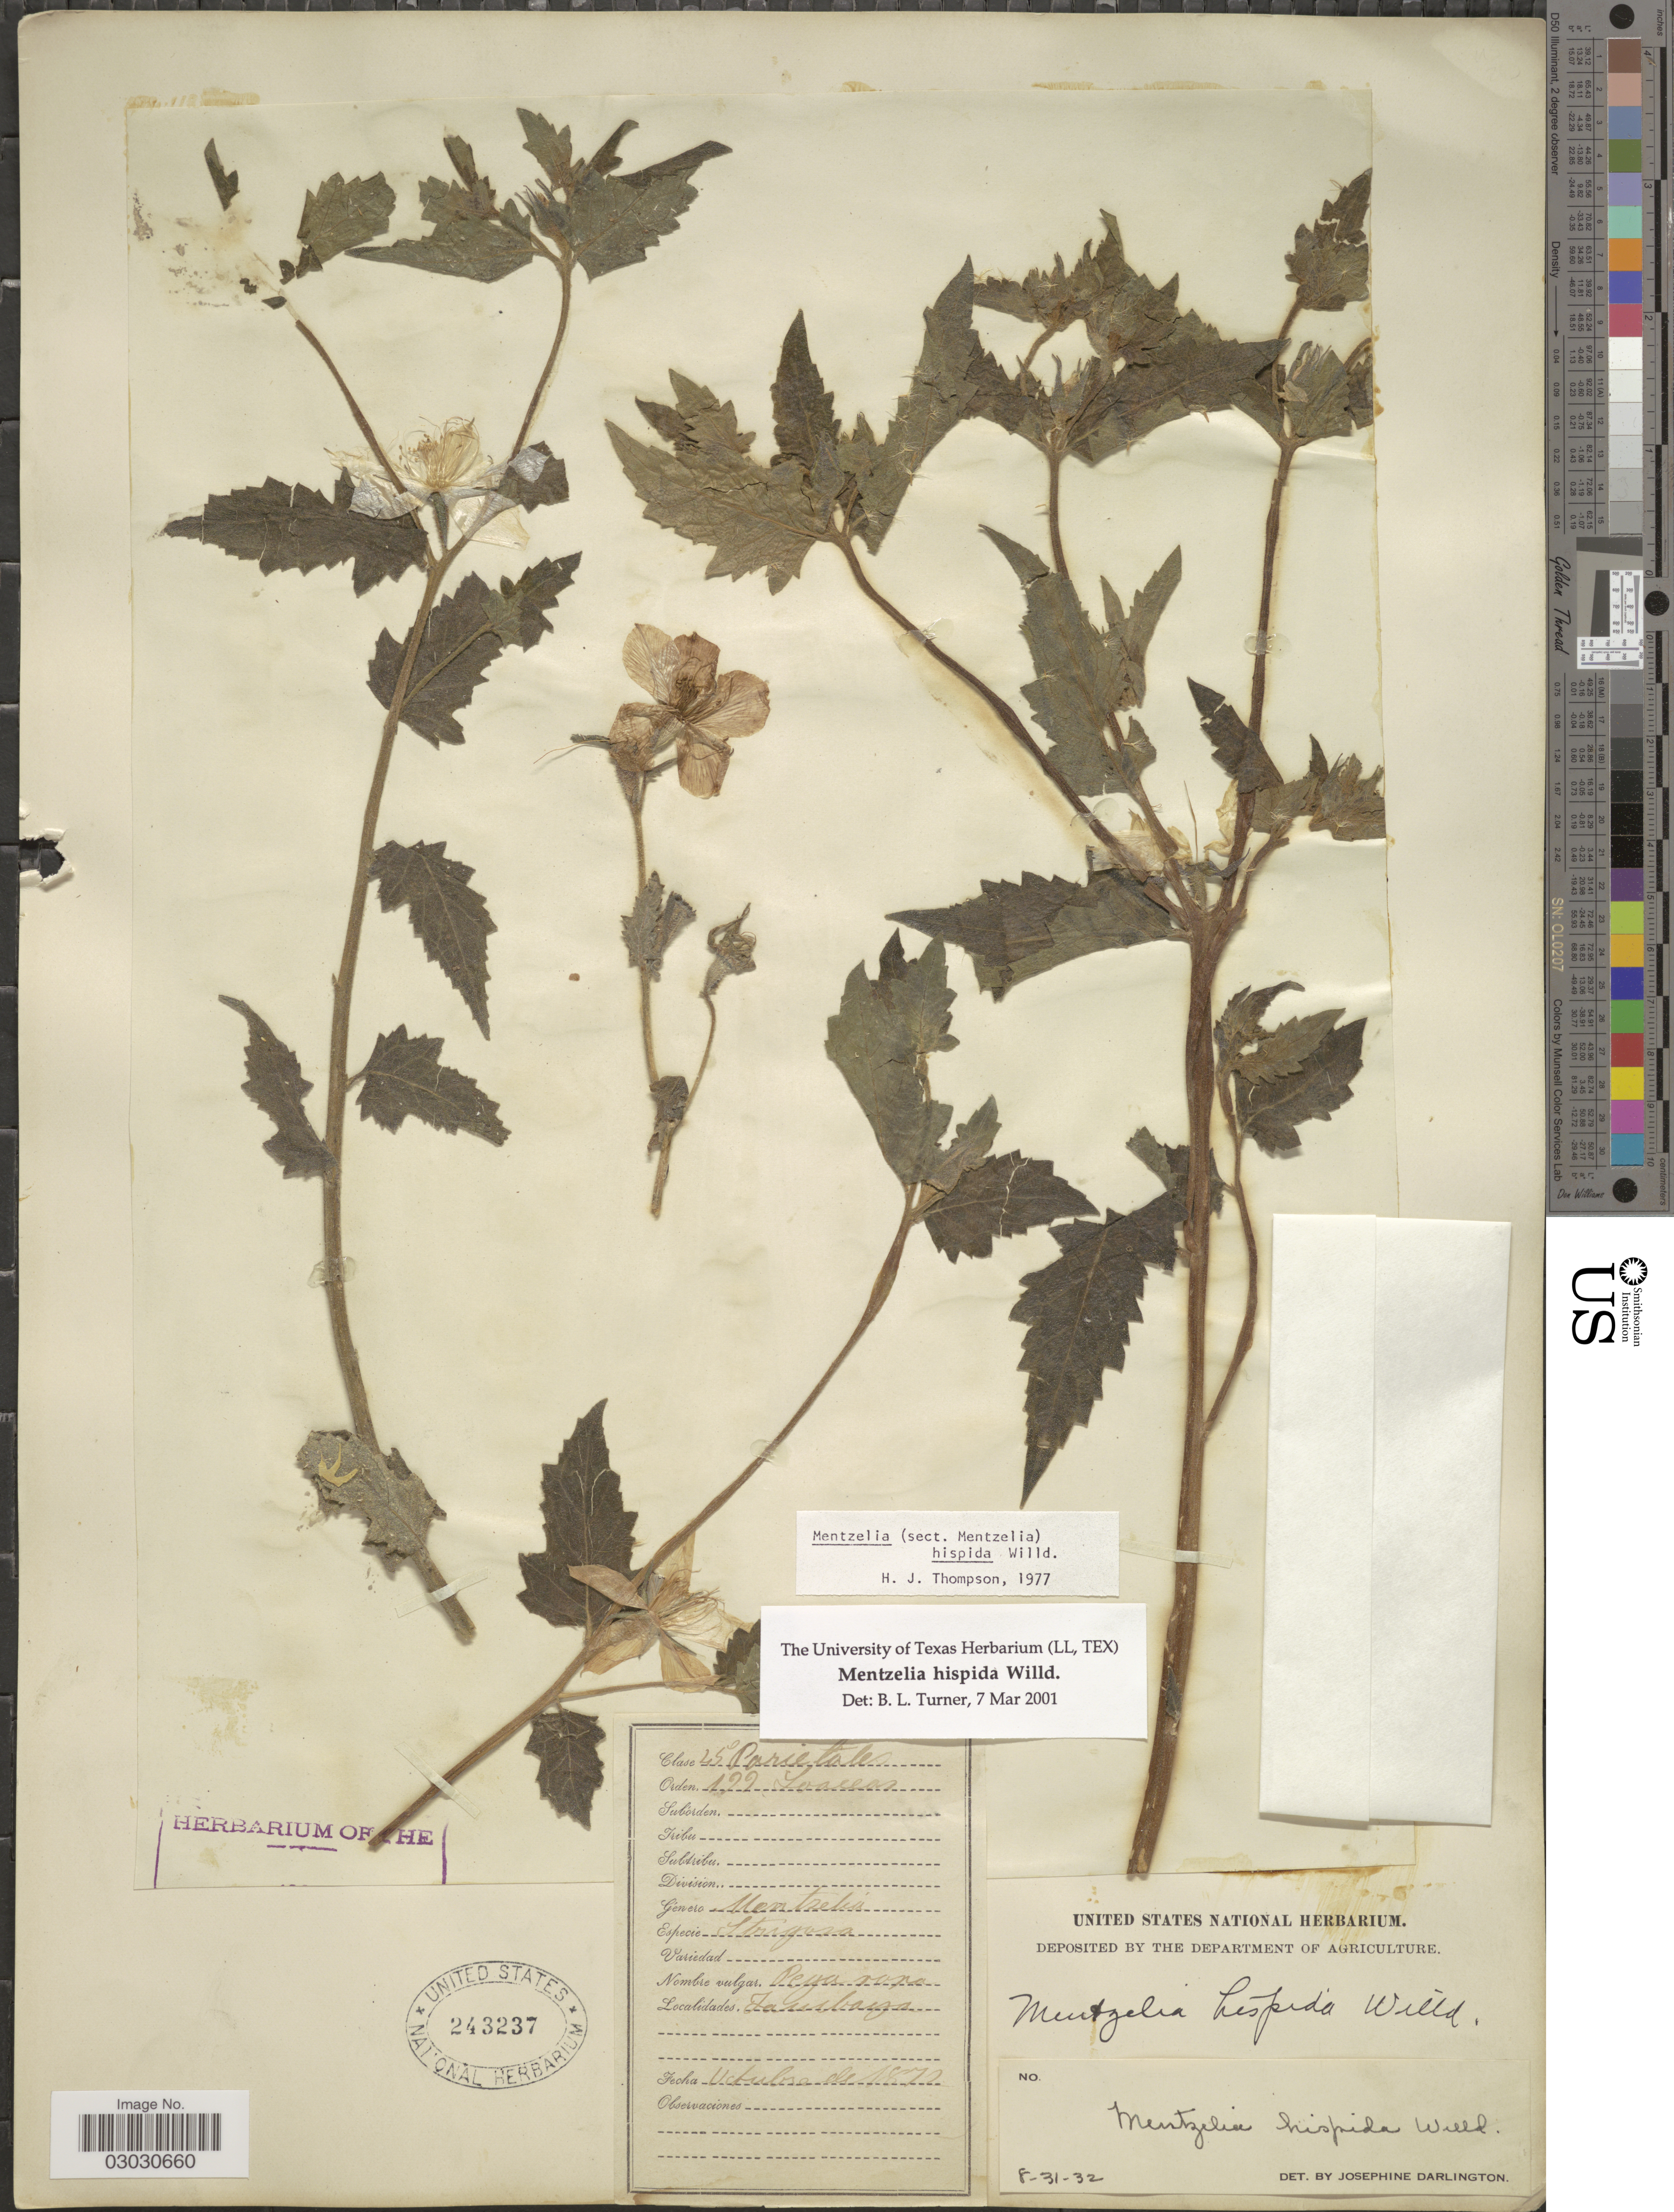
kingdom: Plantae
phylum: Tracheophyta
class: Magnoliopsida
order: Cornales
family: Loasaceae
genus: Mentzelia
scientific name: Mentzelia hispida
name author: Willd.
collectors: ex herb. United States National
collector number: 25*?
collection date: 1872-10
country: Burkina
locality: Tambaga.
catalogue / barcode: US 243237